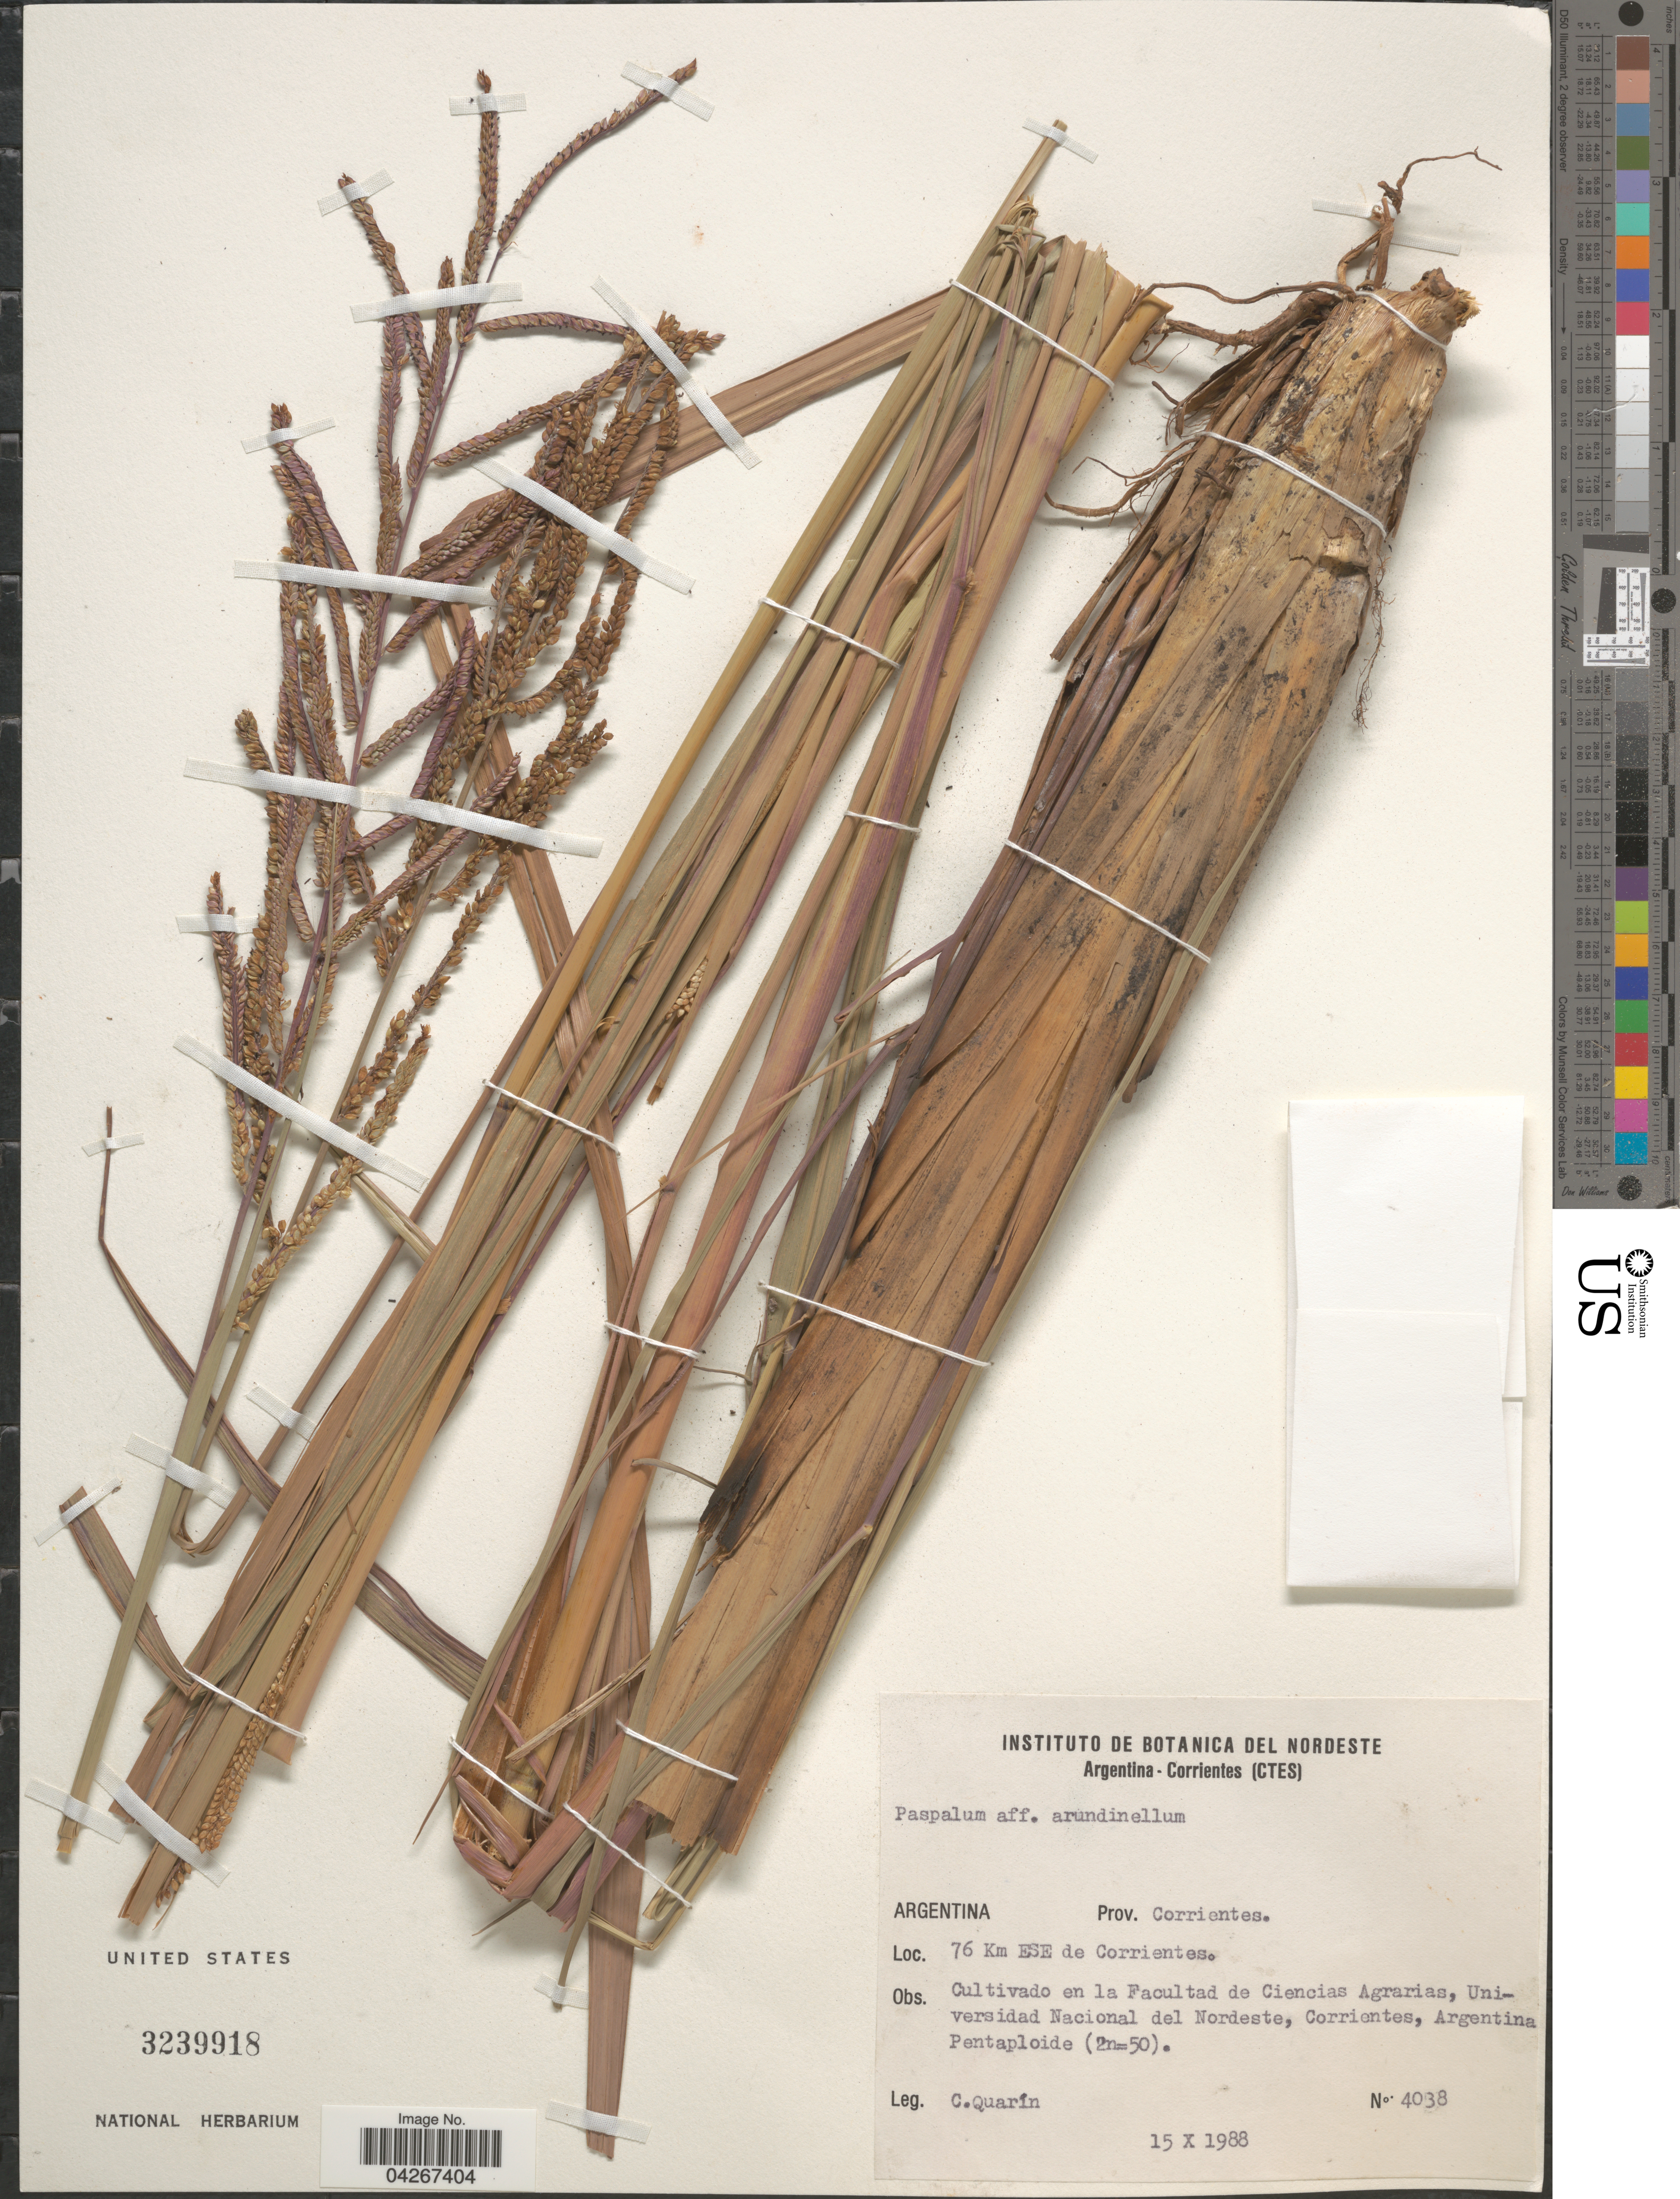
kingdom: Plantae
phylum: Tracheophyta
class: Liliopsida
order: Poales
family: Poaceae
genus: Paspalum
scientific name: Paspalum arundinellum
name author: Mez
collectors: C. Quarín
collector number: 4038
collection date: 1988-10-15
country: Argentina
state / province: Corrientes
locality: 76 Km ESE de Corrientes. Cultivado en la Facultad de Ciencias Agrarias, Universidad Nacional del Nordeste, Corrientes, Argentina Pentaploide.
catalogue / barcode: US 3239918